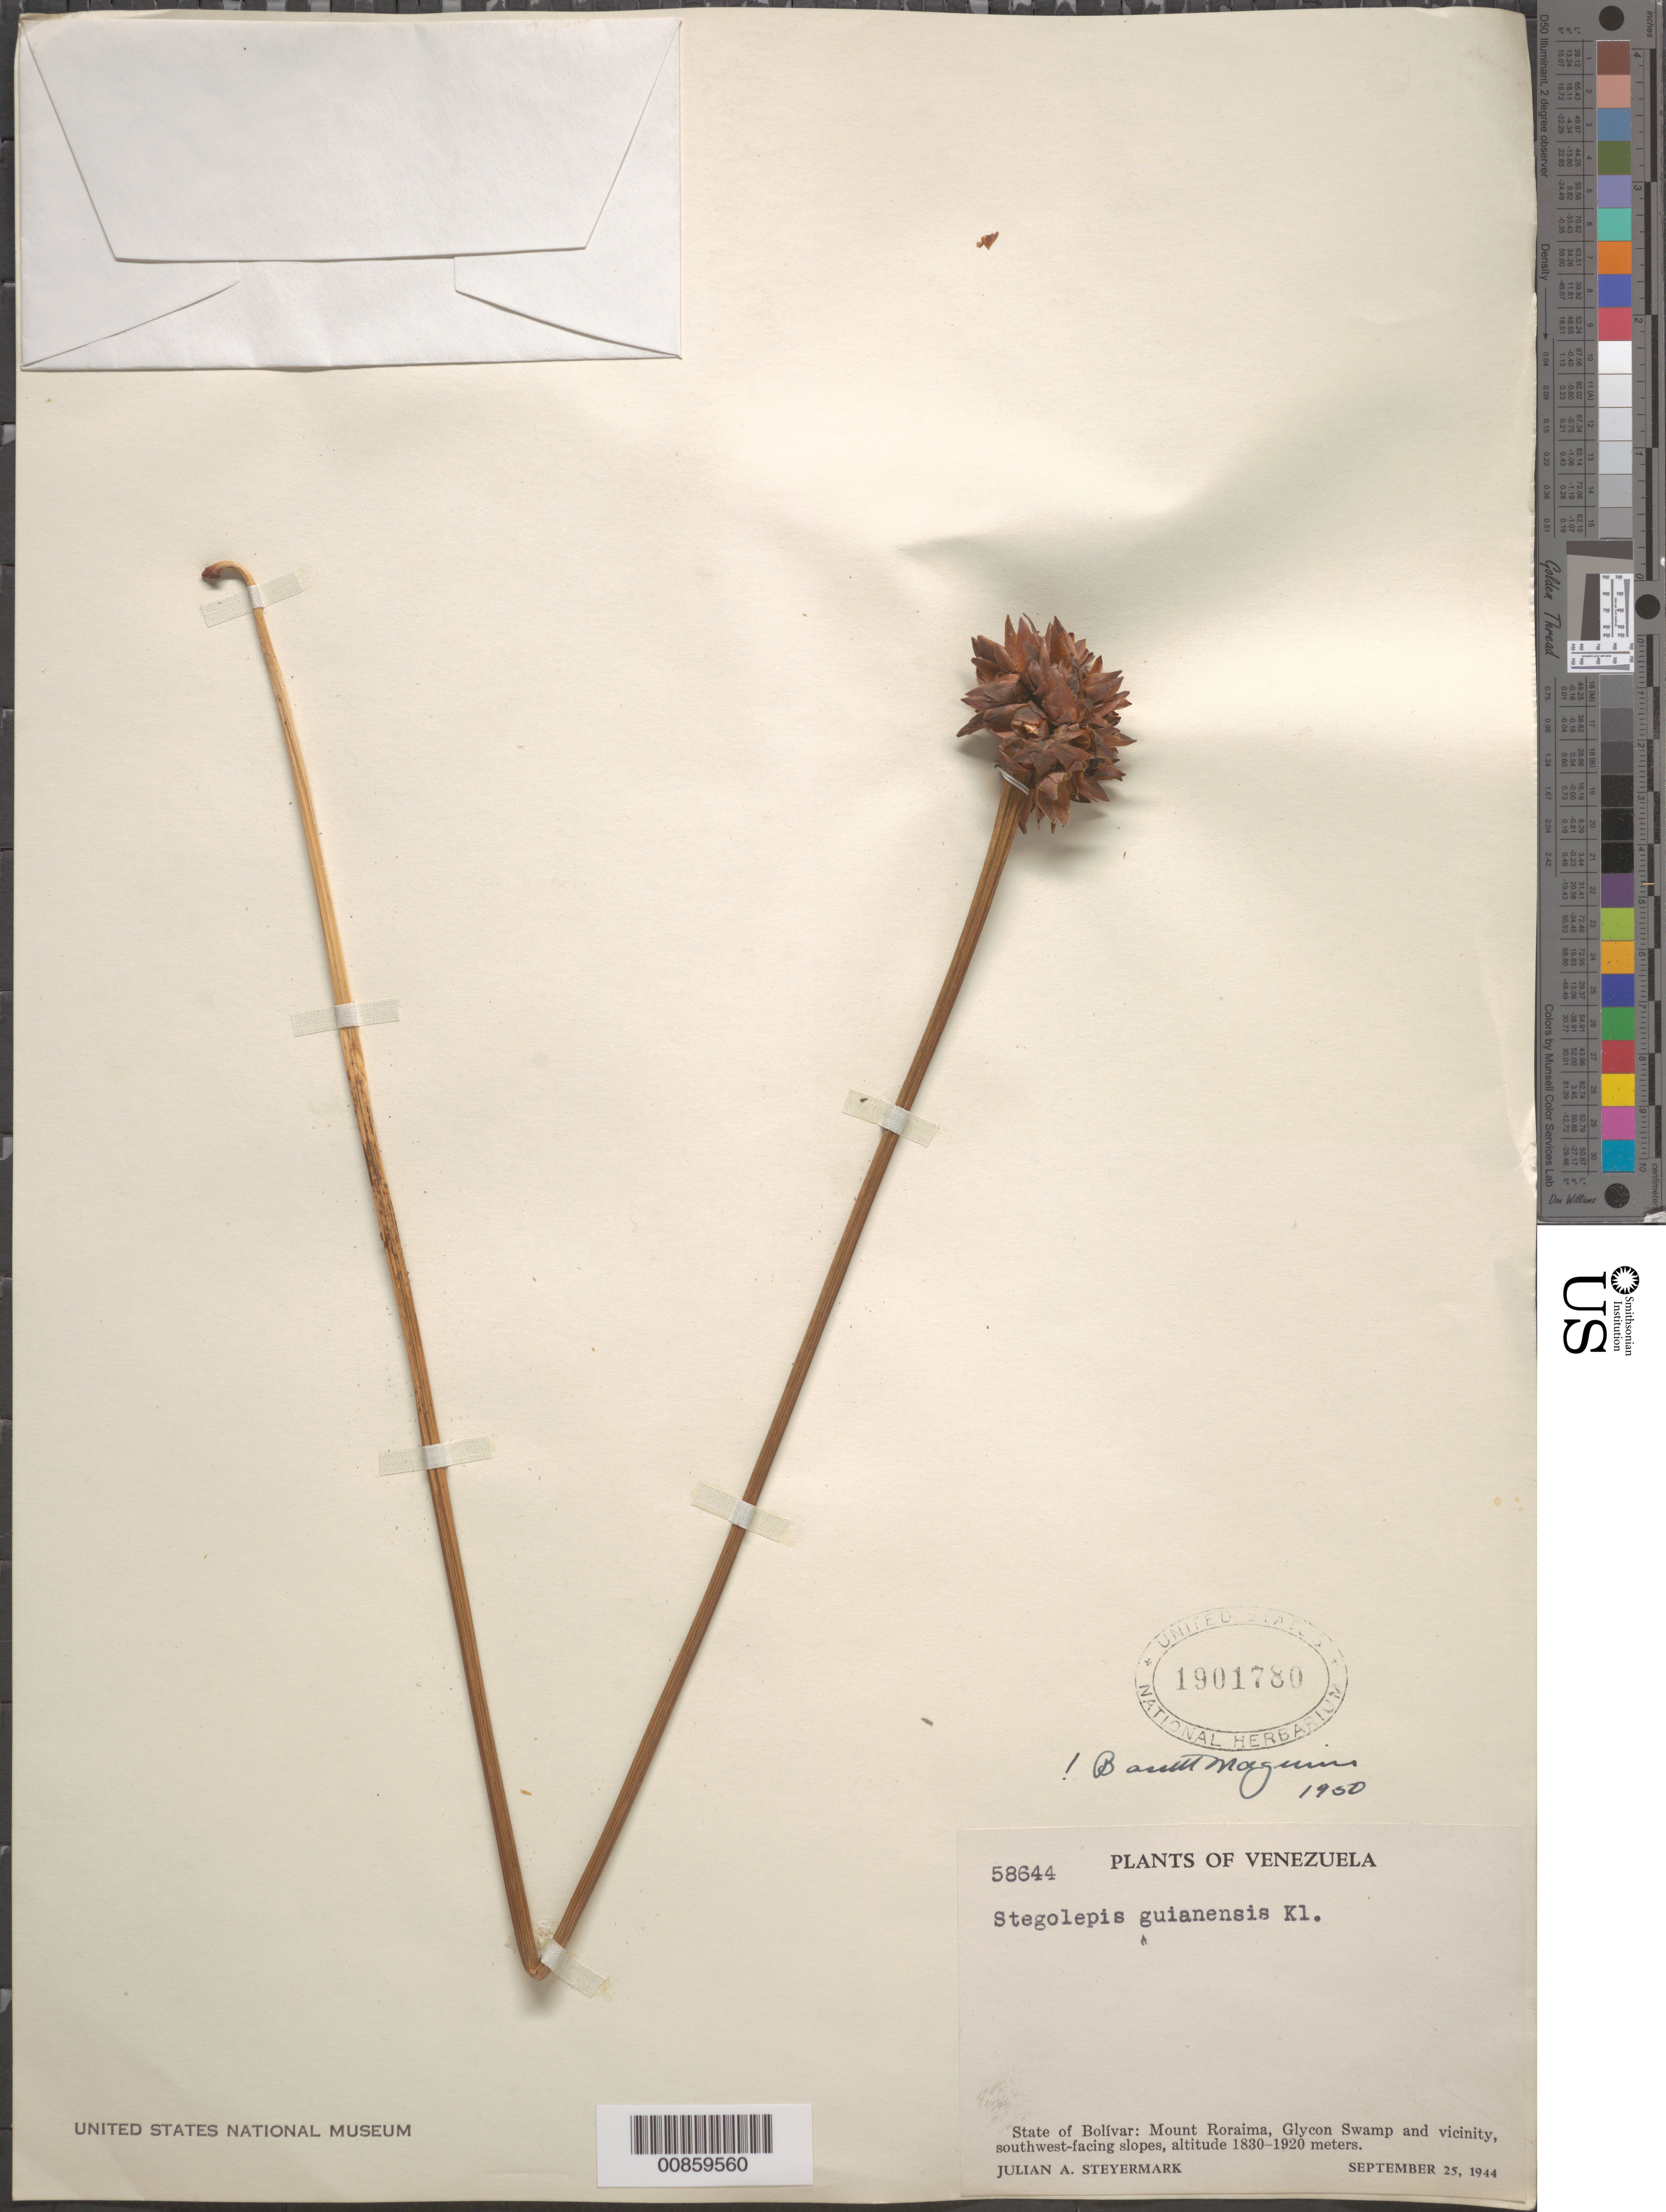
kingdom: Plantae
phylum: Tracheophyta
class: Liliopsida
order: Poales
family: Rapateaceae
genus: Stegolepis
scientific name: Stegolepis guianensis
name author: Klotzsch ex Körn.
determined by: Maguire, Bassett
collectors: J. Steyermark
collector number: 58644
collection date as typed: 25-Sep-44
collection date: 1944-09-25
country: Venezuela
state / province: Bolívar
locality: Mt. Roraima, Glycon swamp and vic.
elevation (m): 1830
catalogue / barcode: US 1901780